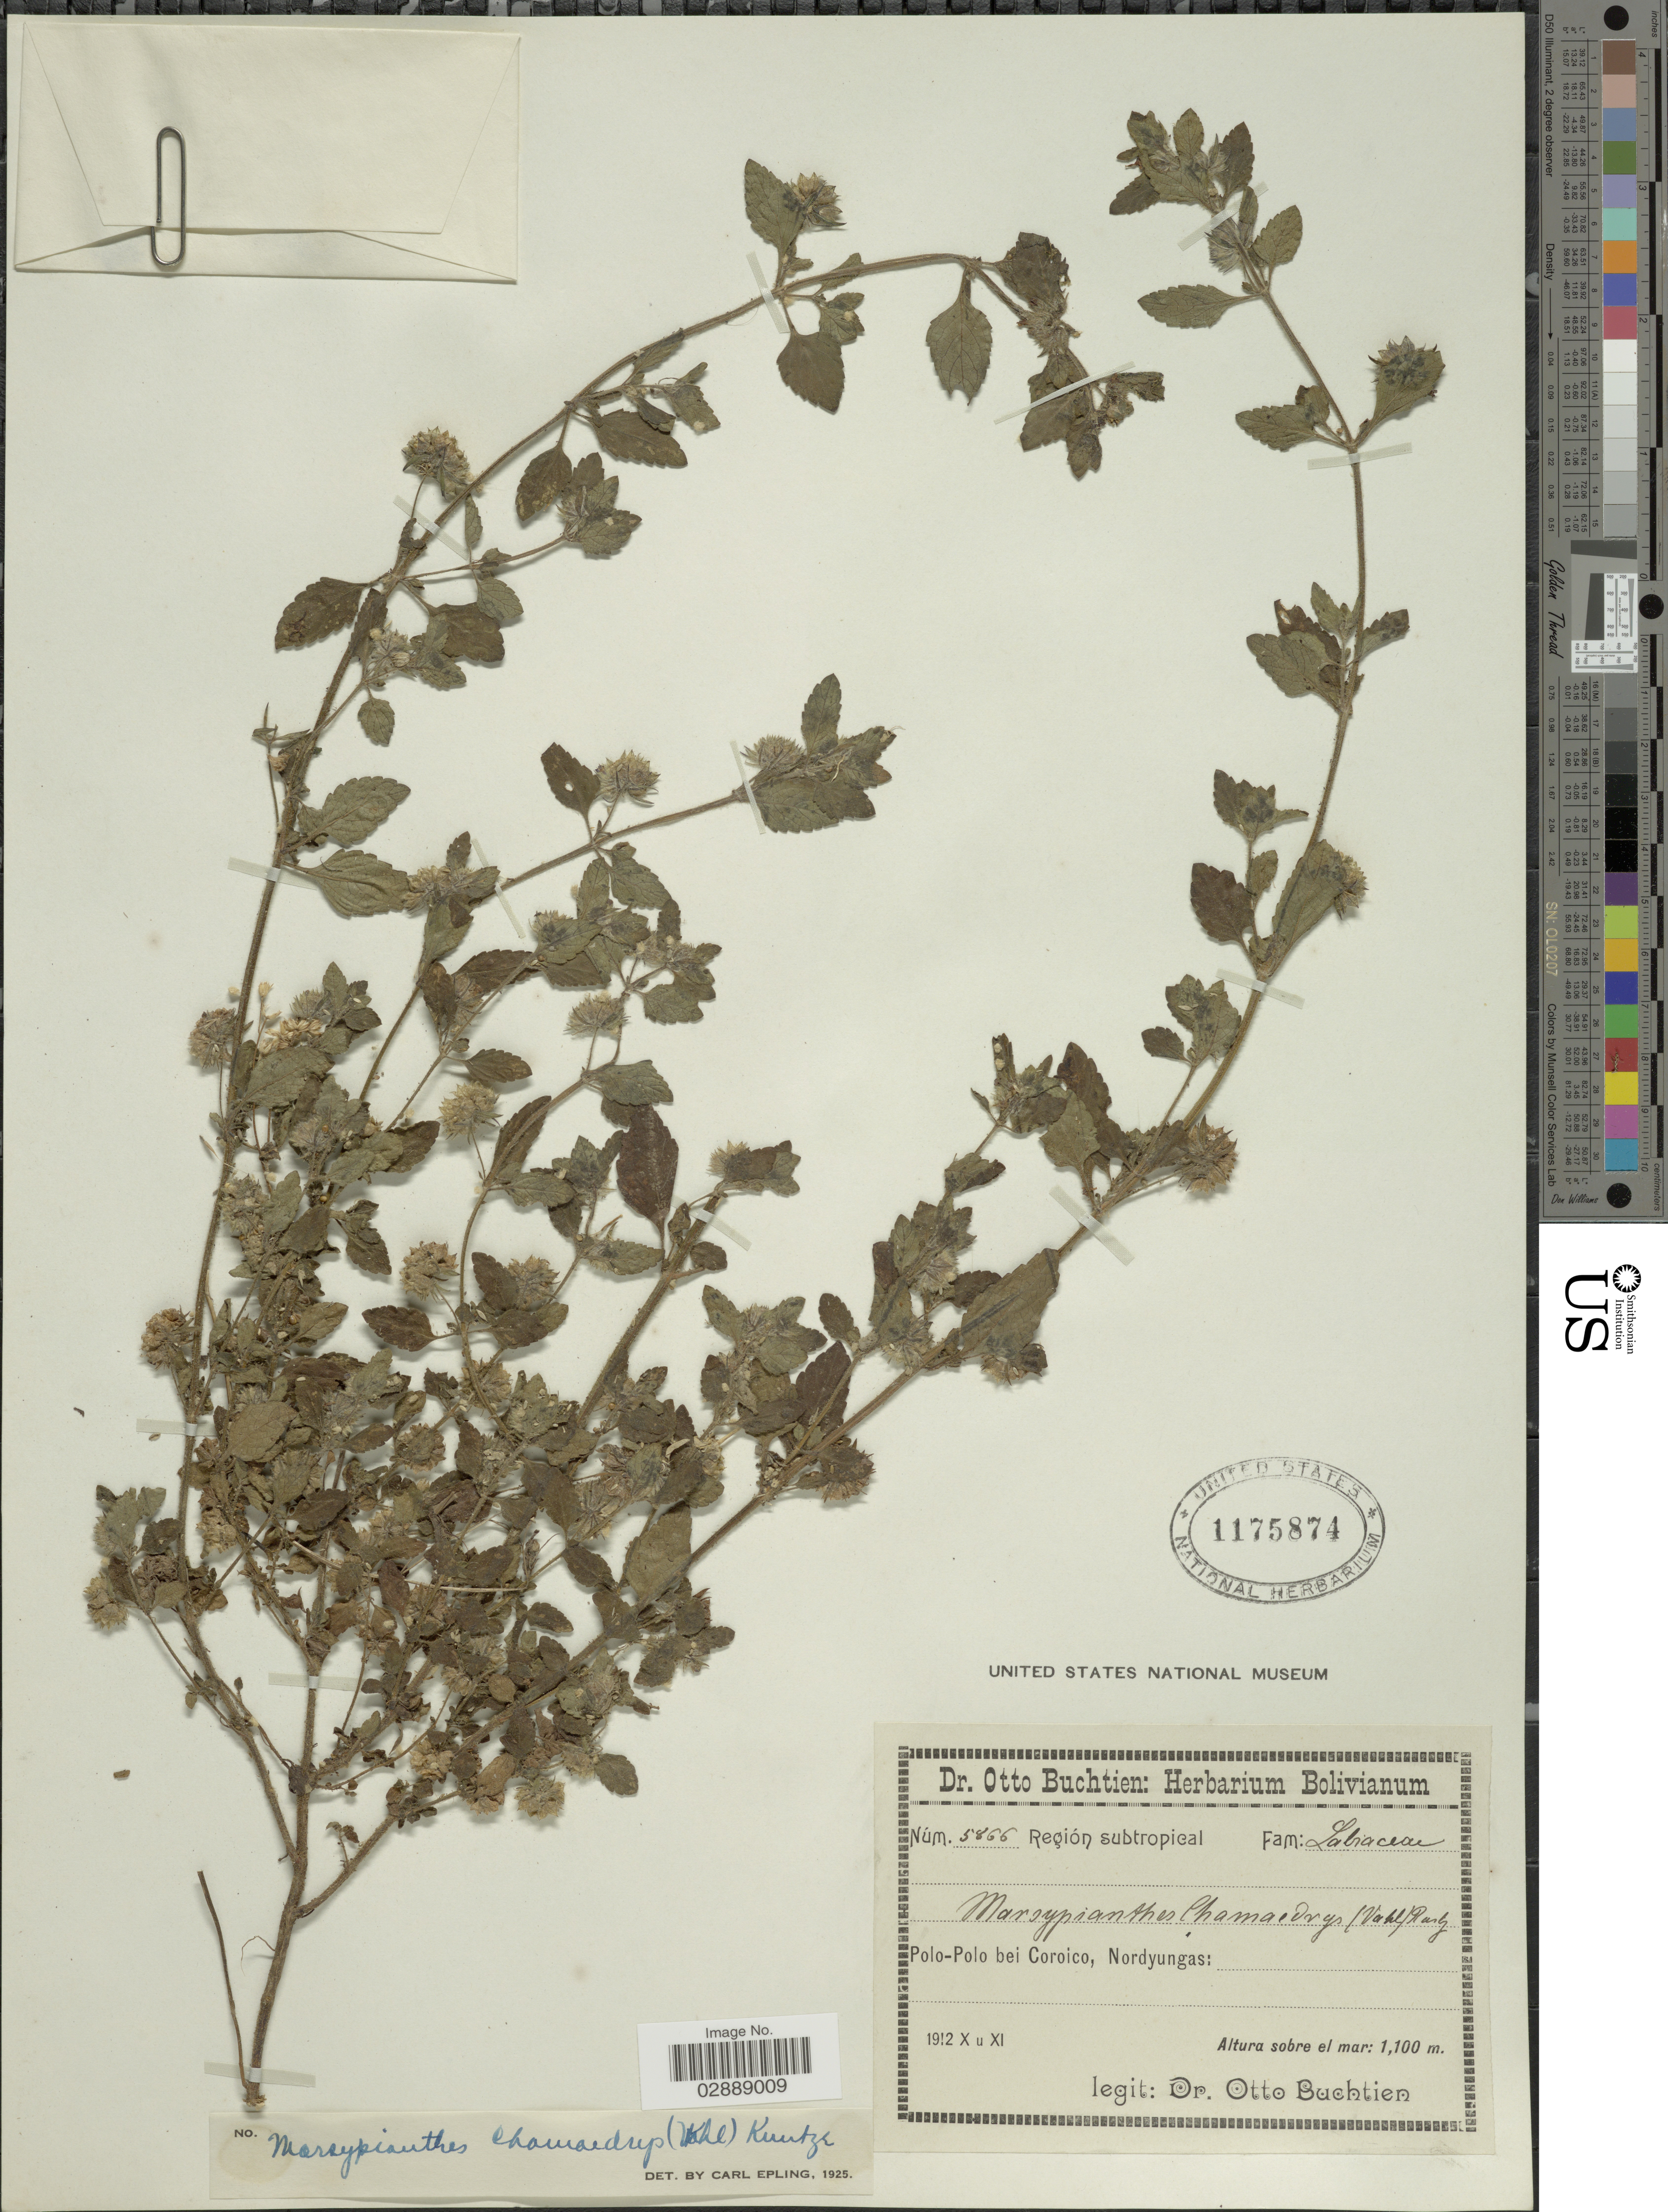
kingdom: Plantae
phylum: Tracheophyta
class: Magnoliopsida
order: Lamiales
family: Lamiaceae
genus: Marsypianthes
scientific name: Marsypianthes chamaedrys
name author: (Vahl) Kuntze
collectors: O. Buchtien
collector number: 5866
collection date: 1912-10/1912-11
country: Bolivia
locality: Polo-Polo bei Coroico, Nordyungas.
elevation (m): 1100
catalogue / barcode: US 1175874